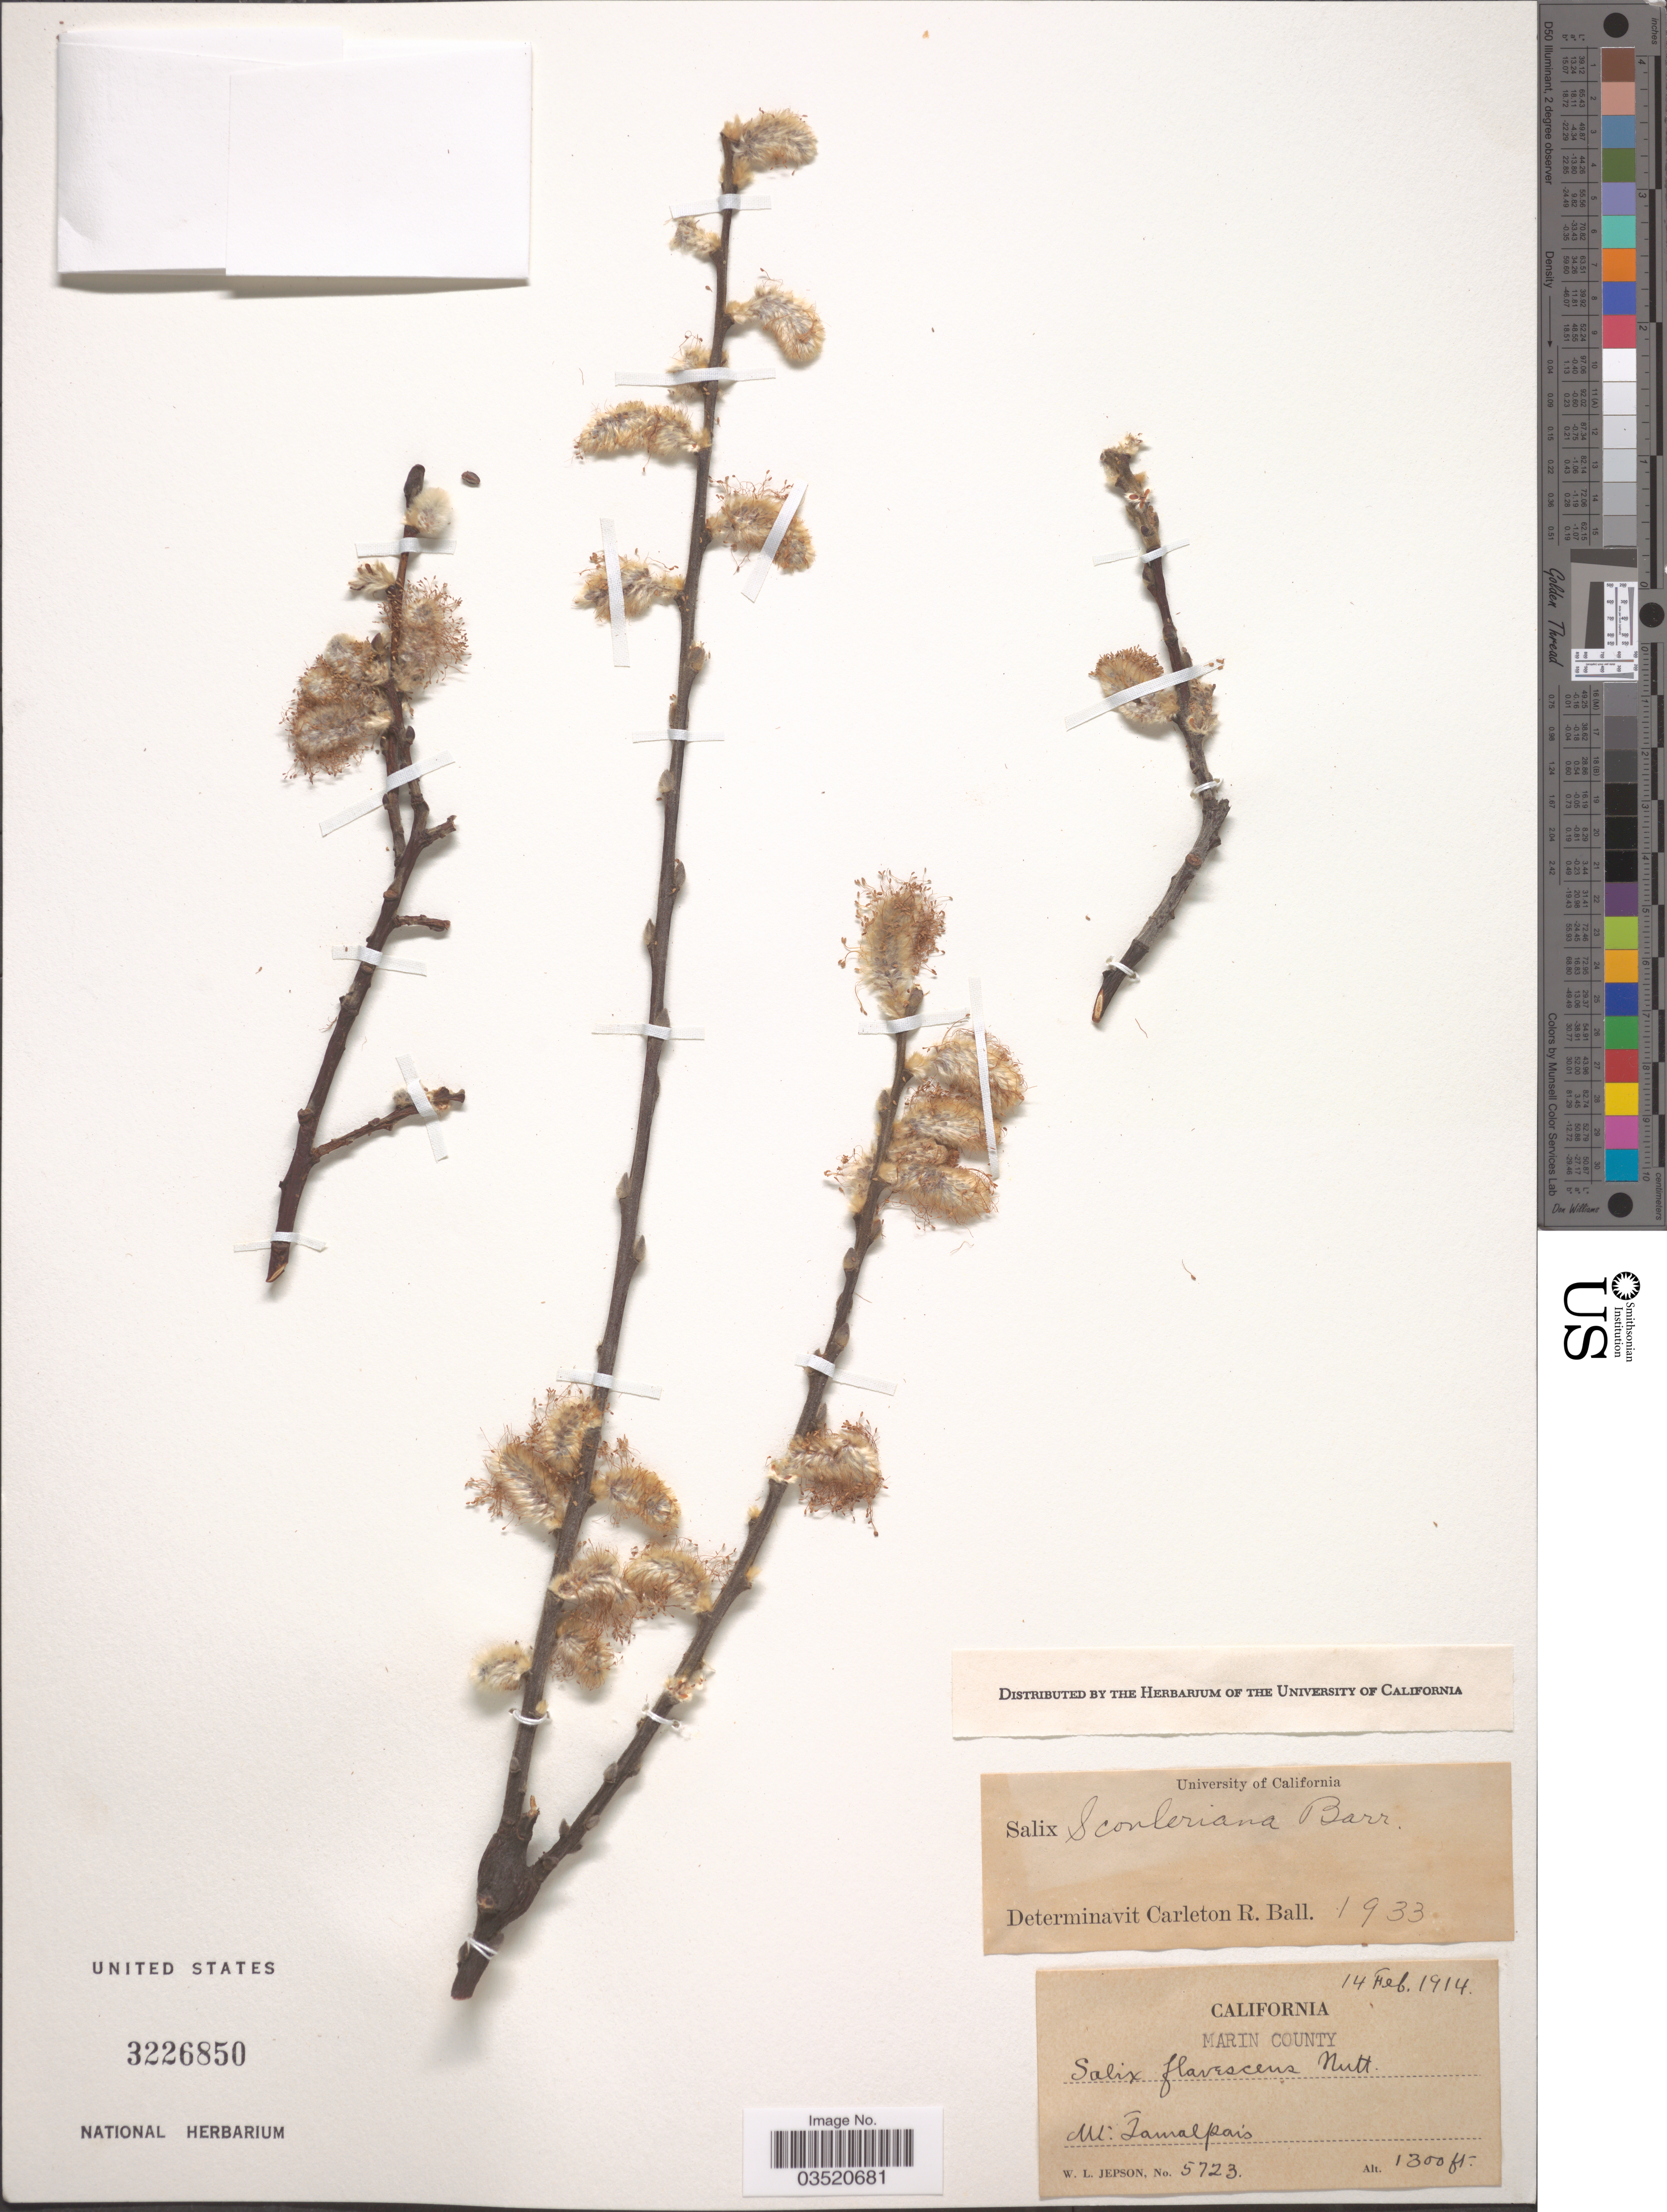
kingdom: Plantae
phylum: Tracheophyta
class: Magnoliopsida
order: Malpighiales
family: Salicaceae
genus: Salix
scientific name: Salix scouleriana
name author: Barratt ex Hook.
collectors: W. L. Jepson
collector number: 5723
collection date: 1914-02-14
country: United States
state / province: California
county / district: Marin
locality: Marin County. Mt. Tamalpais.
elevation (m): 396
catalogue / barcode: US 3226850